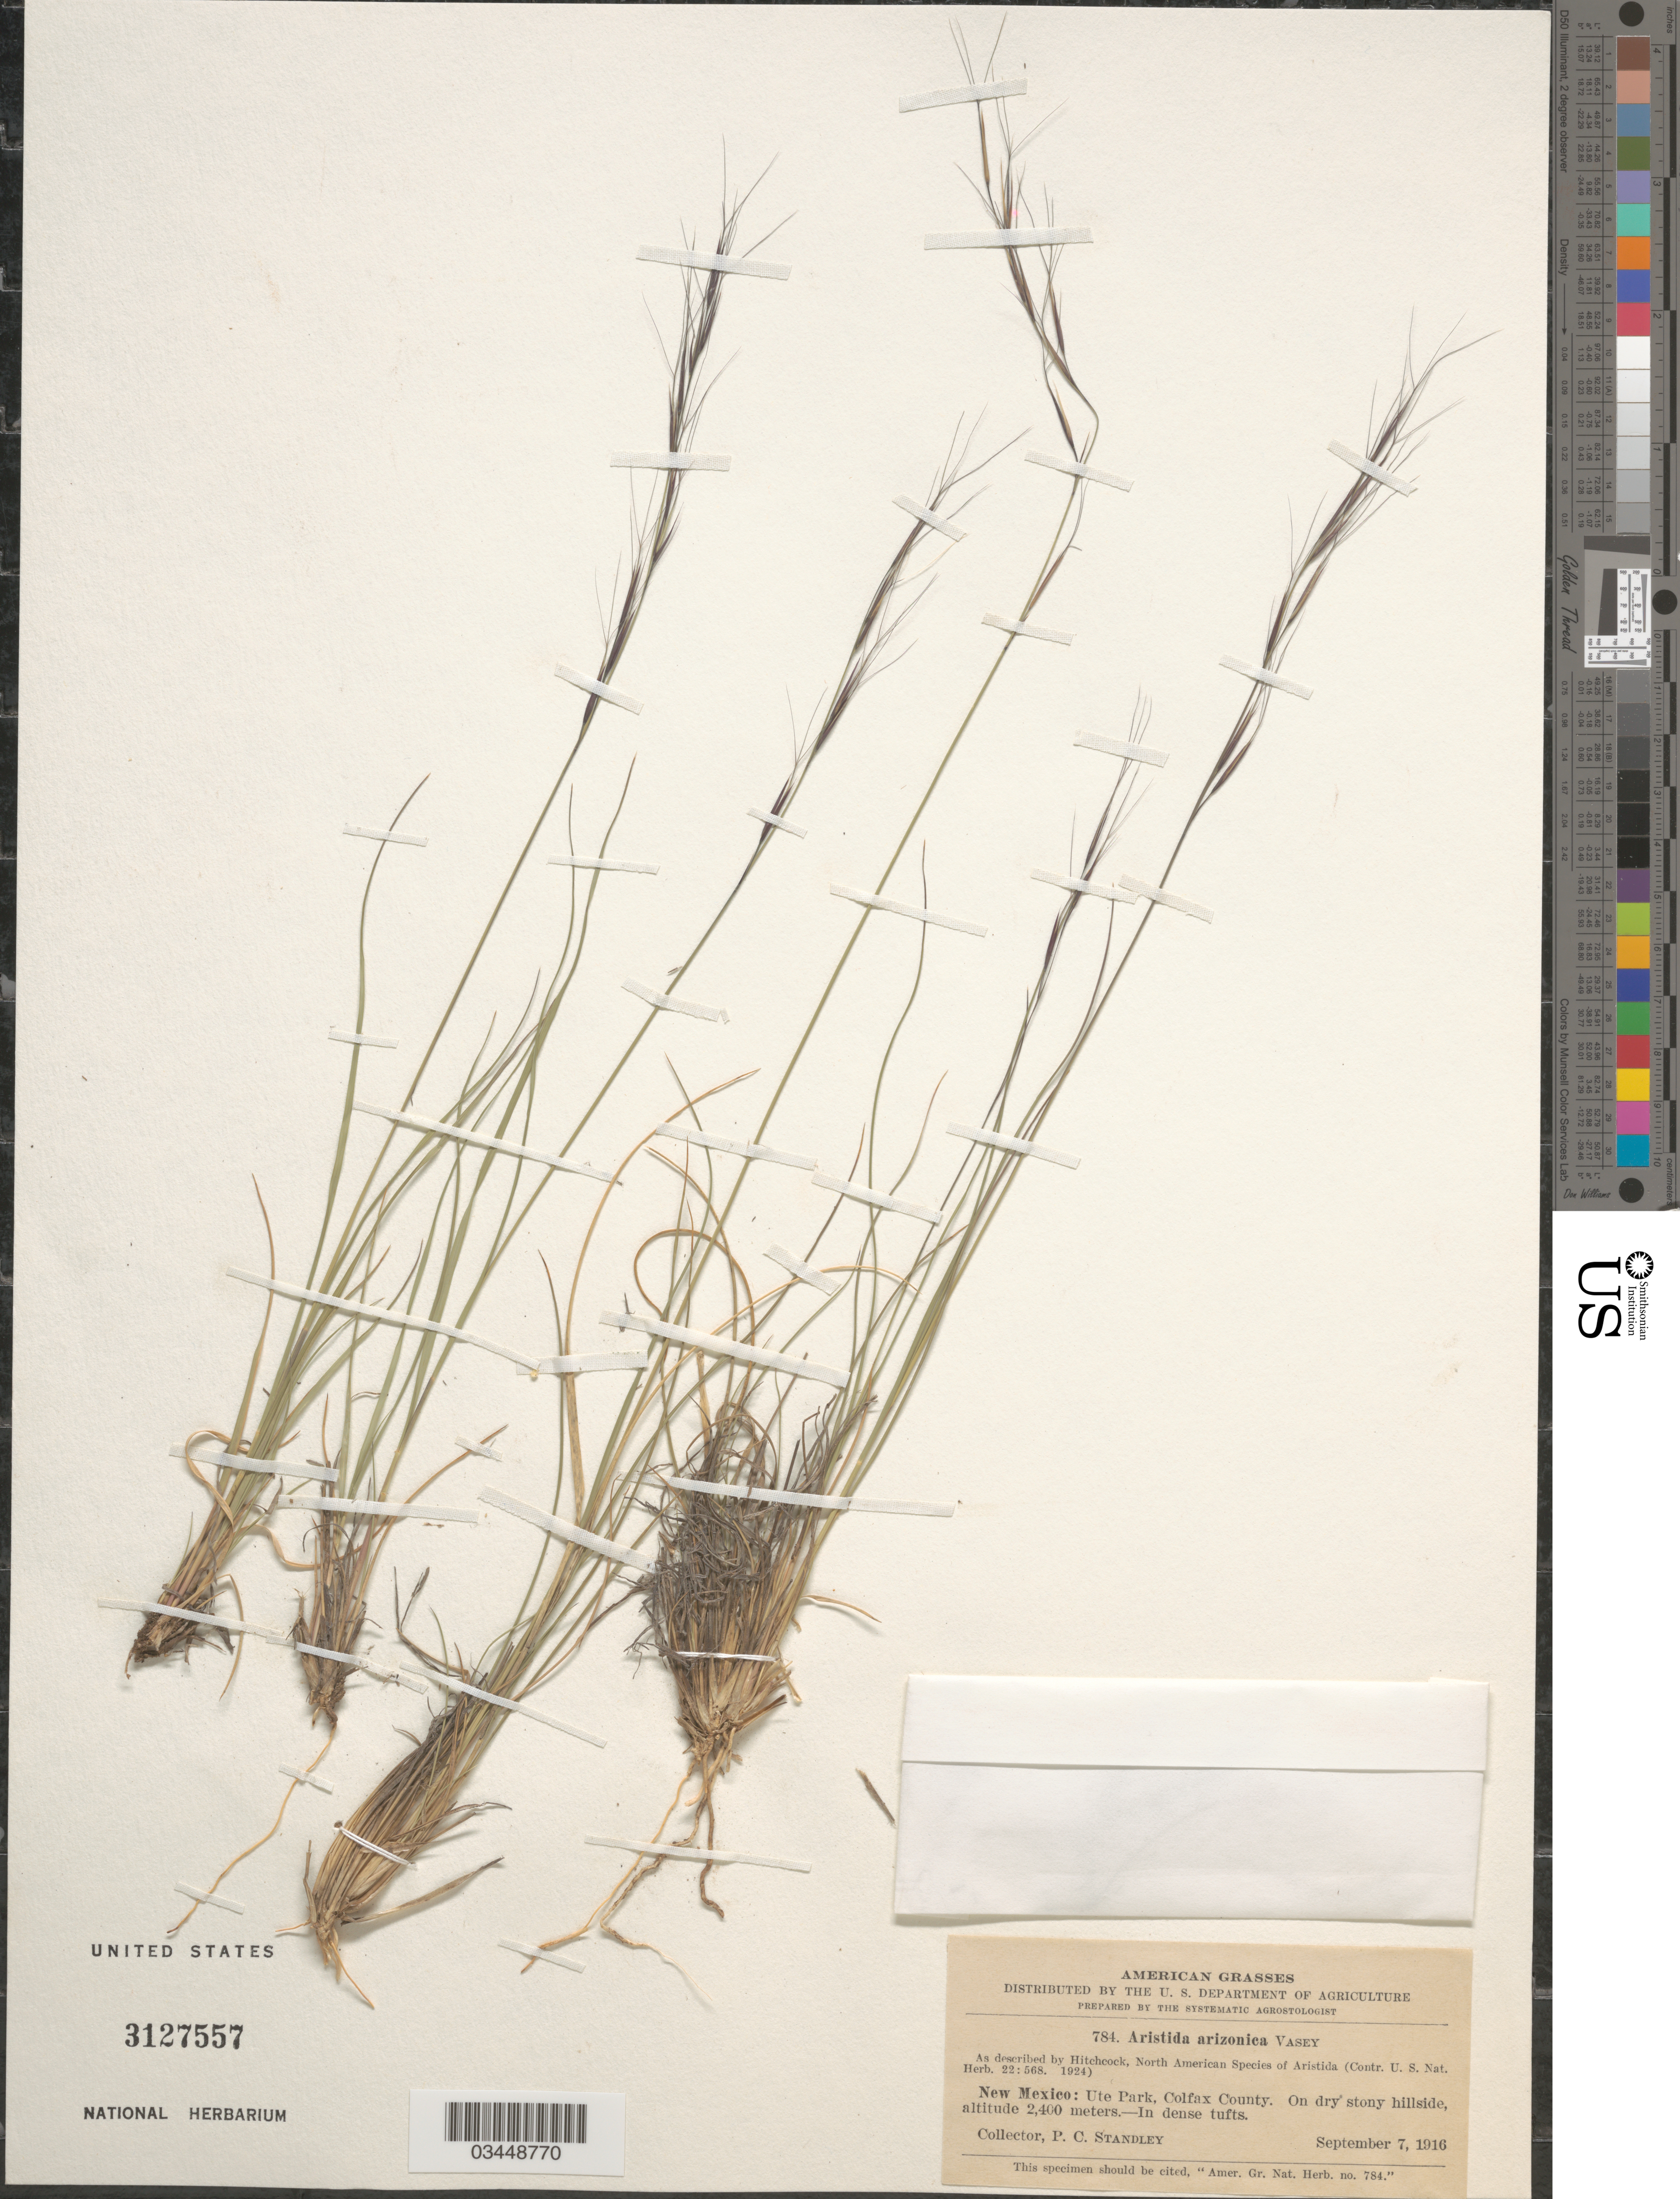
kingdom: Plantae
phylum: Tracheophyta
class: Liliopsida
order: Poales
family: Poaceae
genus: Aristida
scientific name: Aristida arizonica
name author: Vasey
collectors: P. C. Standley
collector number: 784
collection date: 1916-09-07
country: United States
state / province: New Mexico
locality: Ute Park, Colfax County. On dry stony hillside.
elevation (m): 2400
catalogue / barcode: US 3127557